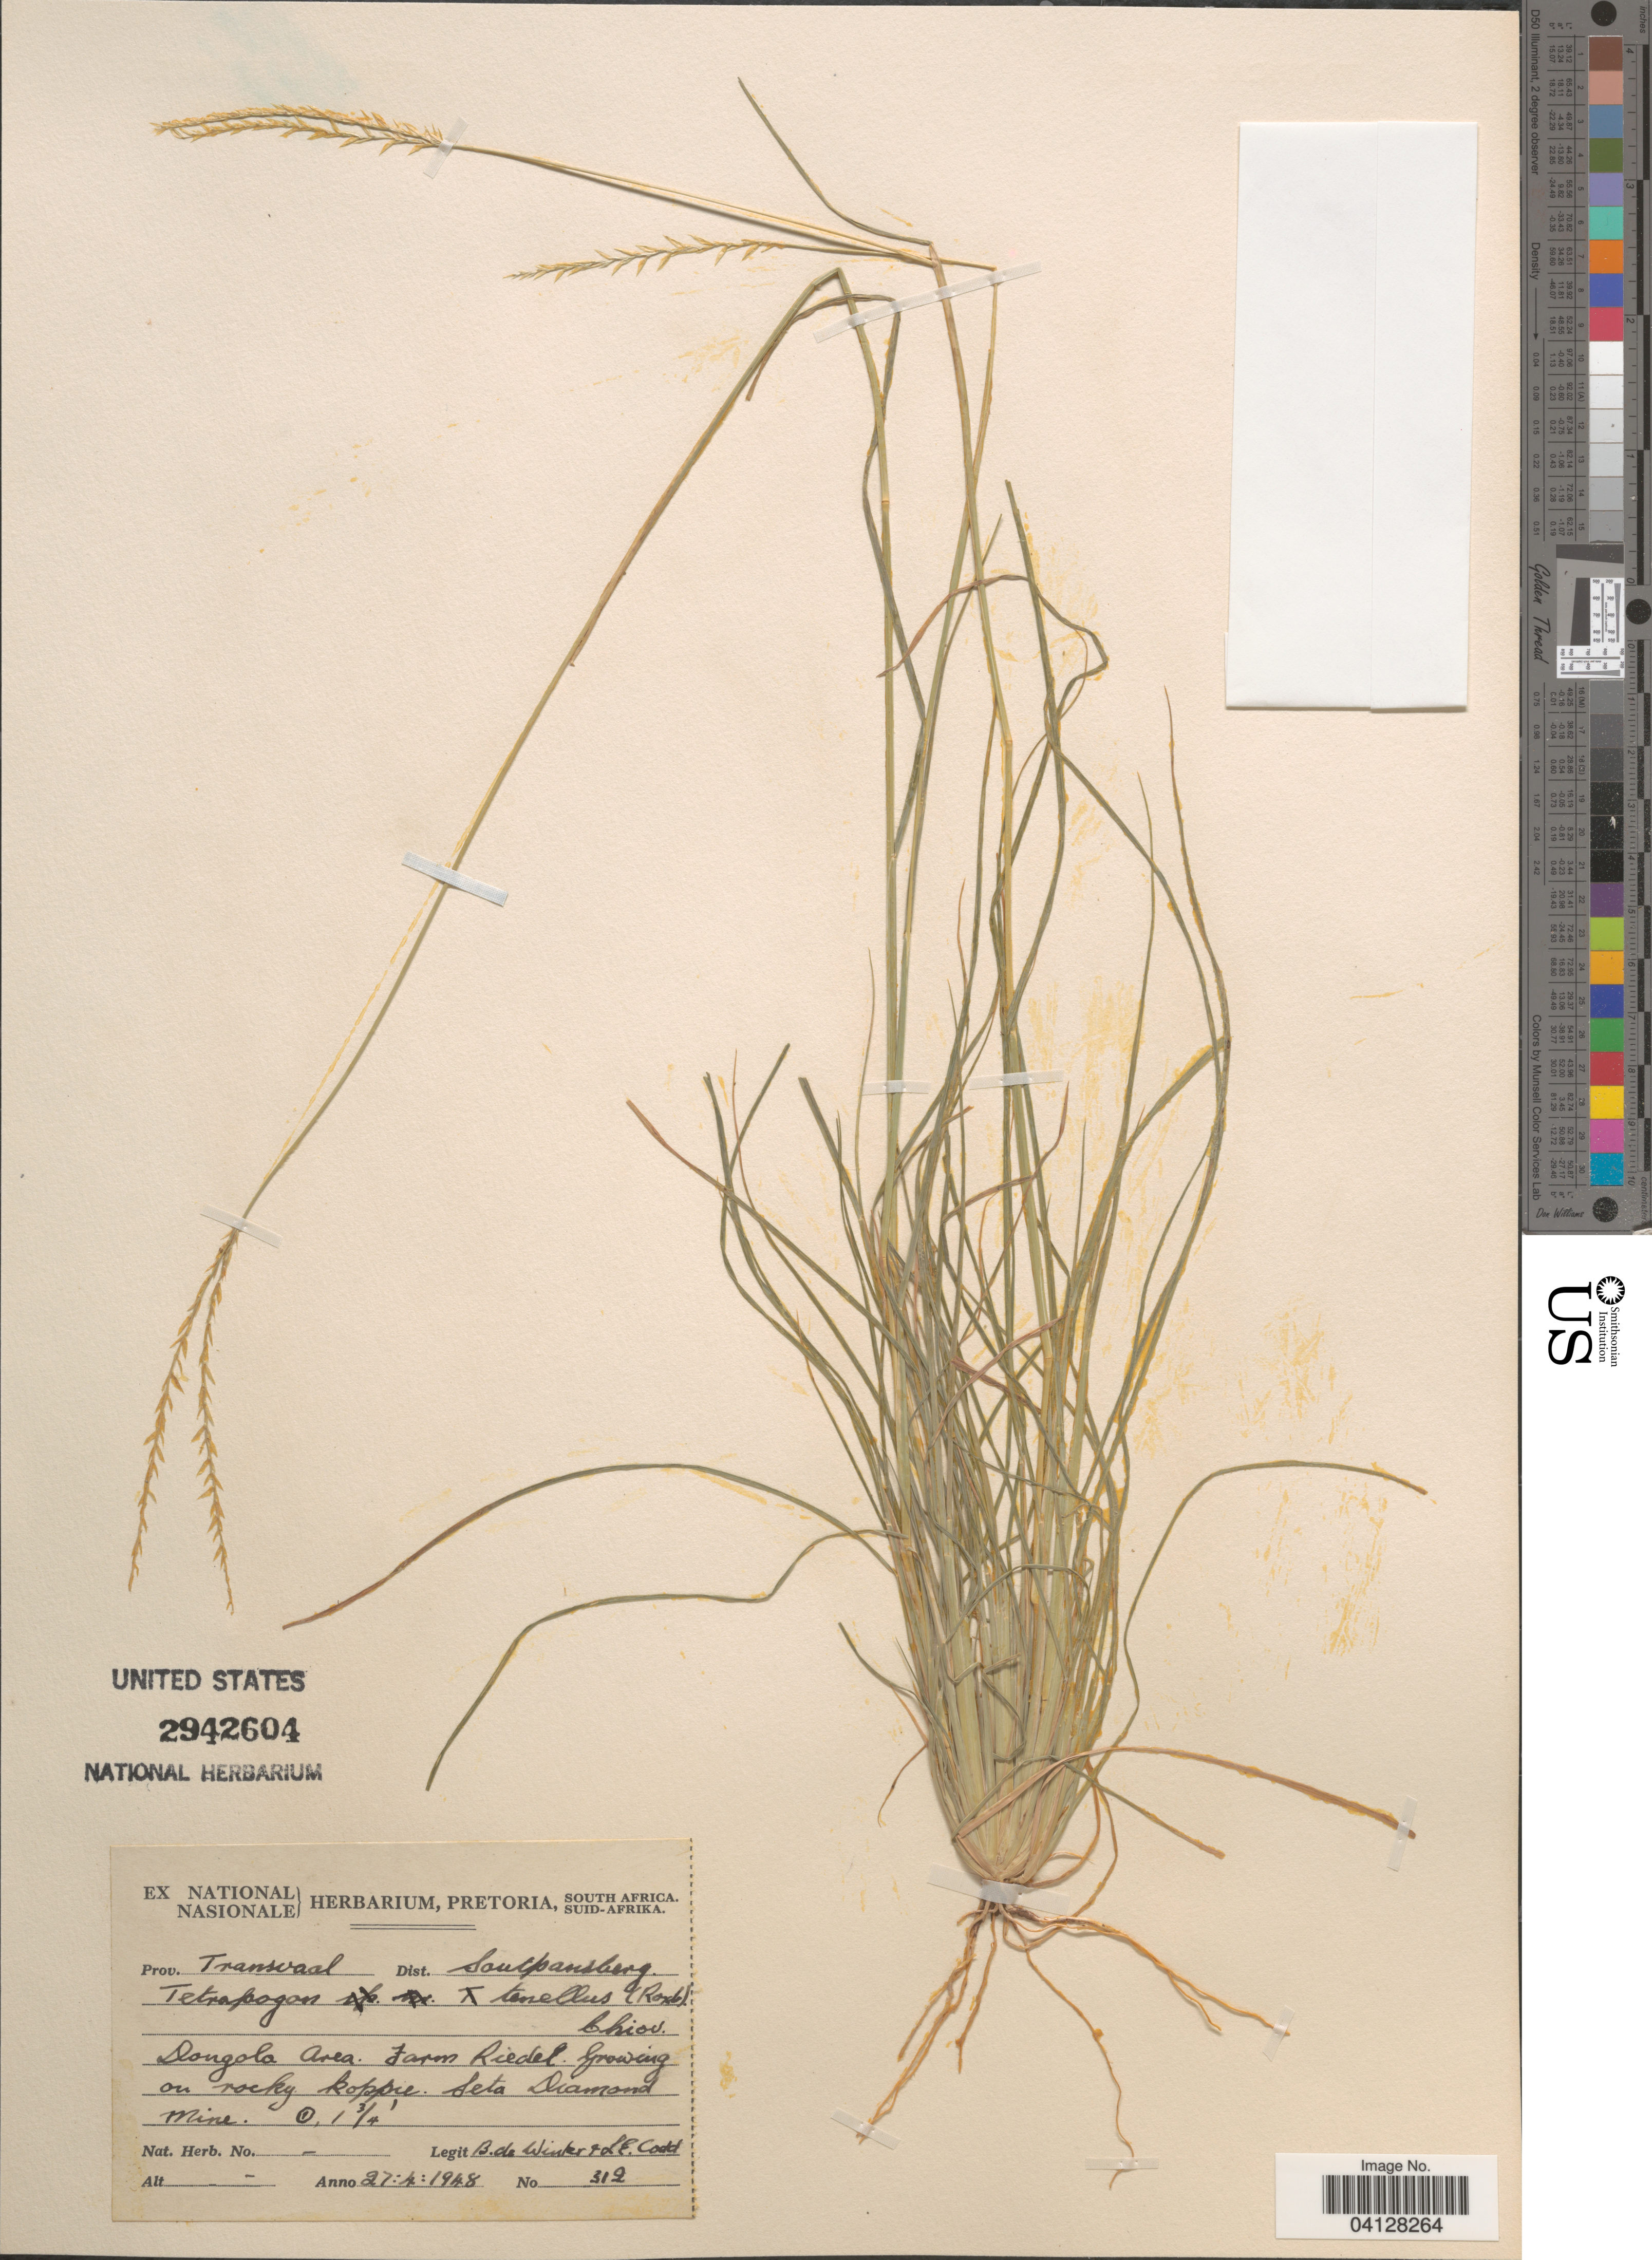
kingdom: Plantae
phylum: Tracheophyta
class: Liliopsida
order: Poales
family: Poaceae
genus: Tetrapogon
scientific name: Tetrapogon tenellus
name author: (J. Koenig ex Roxb.) Chiov.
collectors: B. de Winter & L. Codd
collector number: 312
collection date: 1948-04-27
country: South Africa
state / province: Limpopo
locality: Prov. Transvaal Dist. Soutpansberg. Dongola Area. Farm Riedel. Seta Diamond Mine.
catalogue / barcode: US 2942604